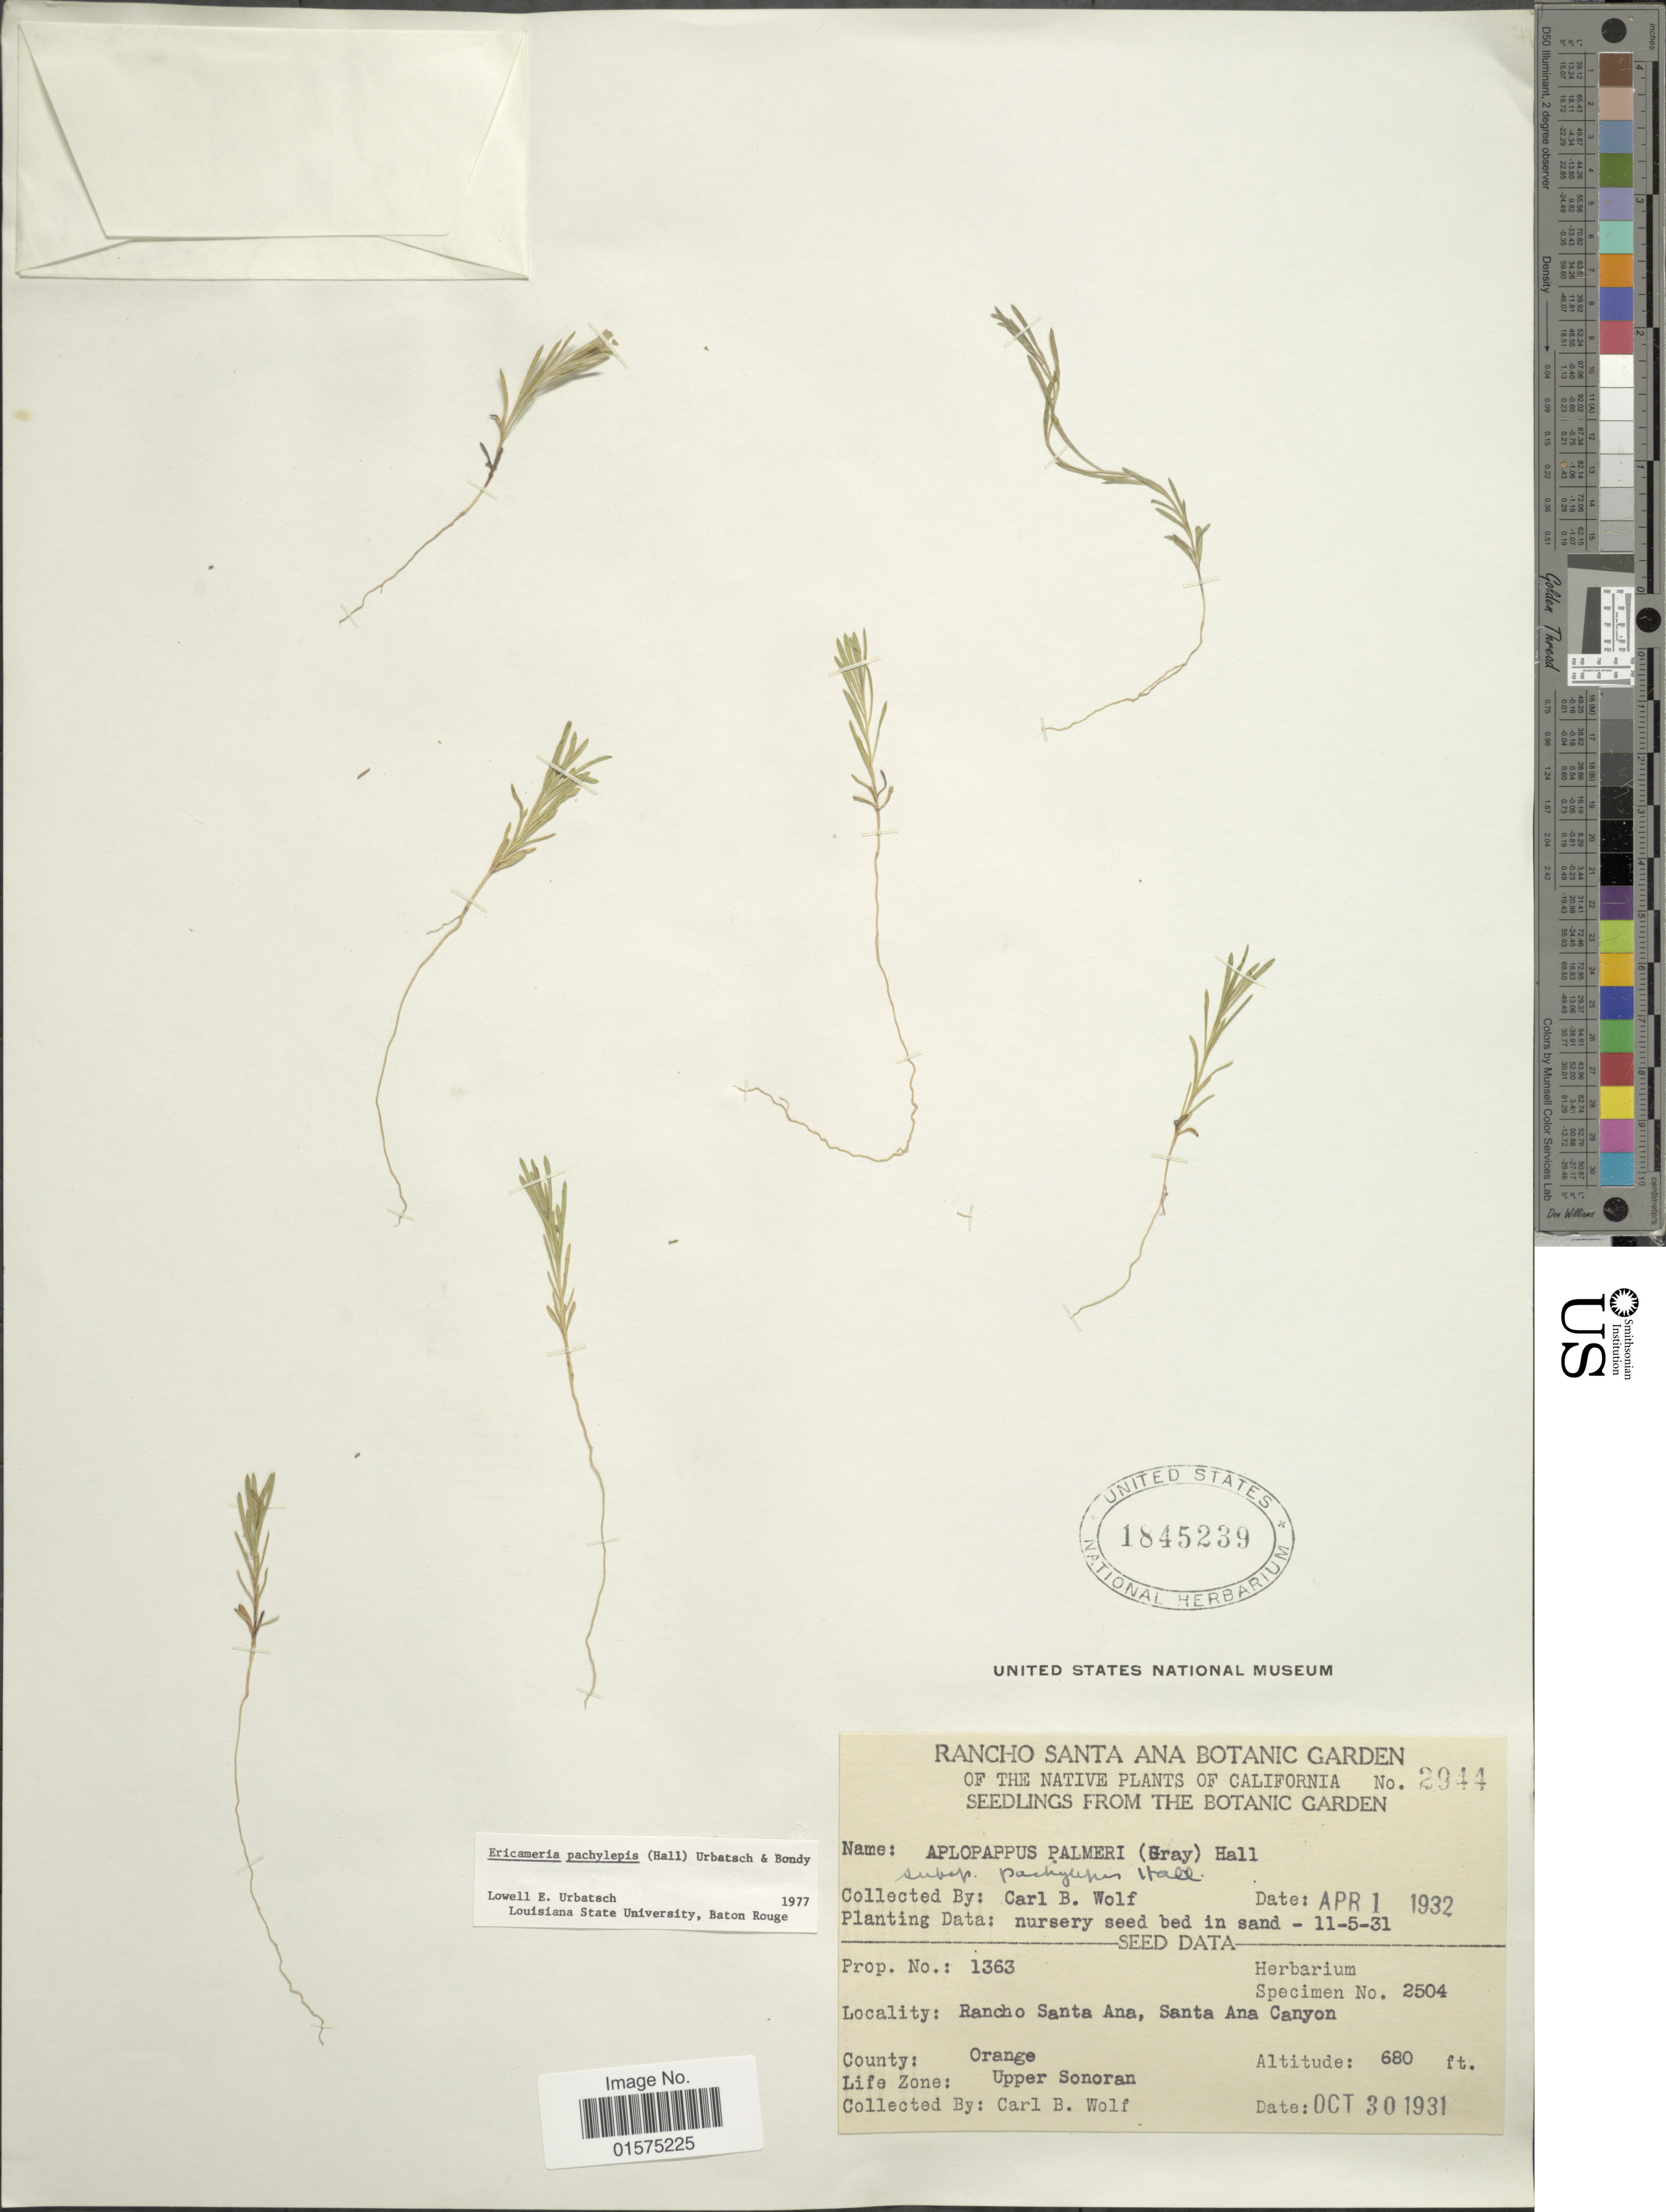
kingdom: Plantae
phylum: Tracheophyta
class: Magnoliopsida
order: Asterales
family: Asteraceae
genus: Ericameria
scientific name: Ericameria pachylepis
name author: (Hall.) Urbatsch & Bondy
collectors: C. B. Wolf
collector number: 2944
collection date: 1932-04-01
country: United States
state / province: California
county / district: Orange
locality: Rancho Santa Ana Botanic Garden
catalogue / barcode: US 1845239